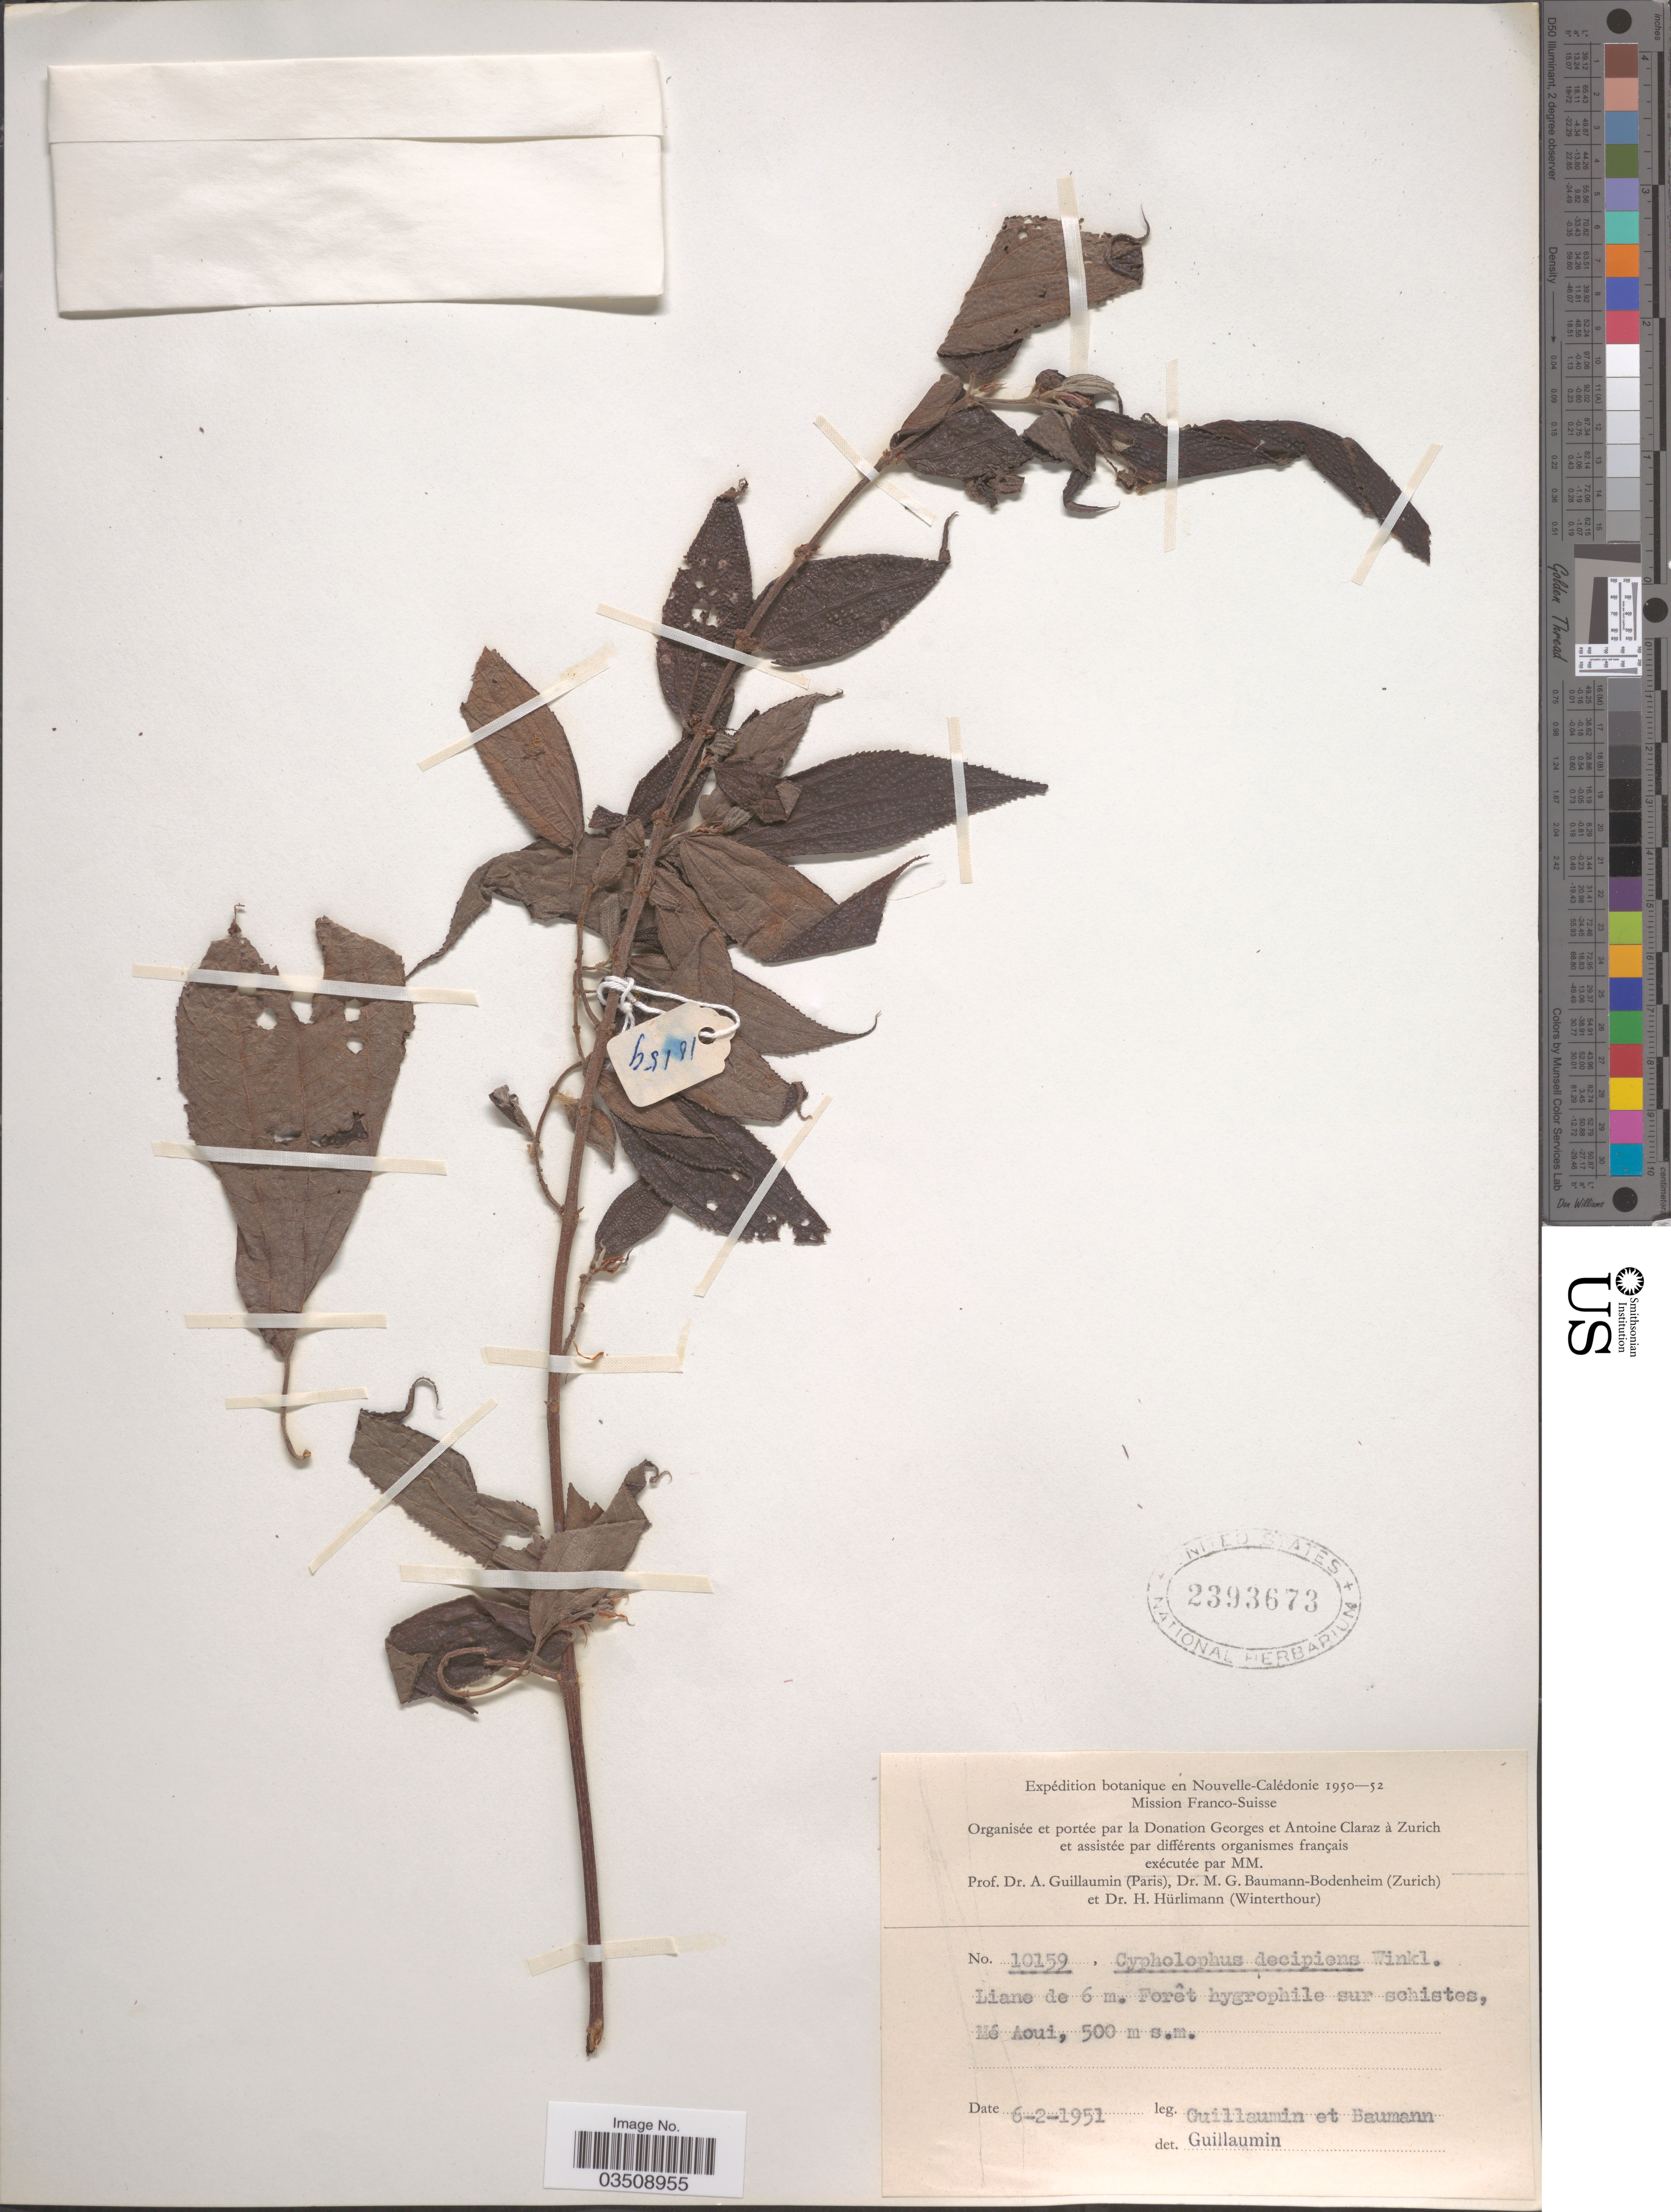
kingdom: Plantae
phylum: Tracheophyta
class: Magnoliopsida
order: Rosales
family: Urticaceae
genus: Cypholophus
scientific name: Cypholophus decipiens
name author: H.J.P. Winkl.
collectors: A. Guillaumin & M. G. Baumann-Bodenheim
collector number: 10159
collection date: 1951-02-06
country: New Caledonia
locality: Nouvelle- Calédonie. Mé Aoui.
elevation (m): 500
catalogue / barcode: US 2393673